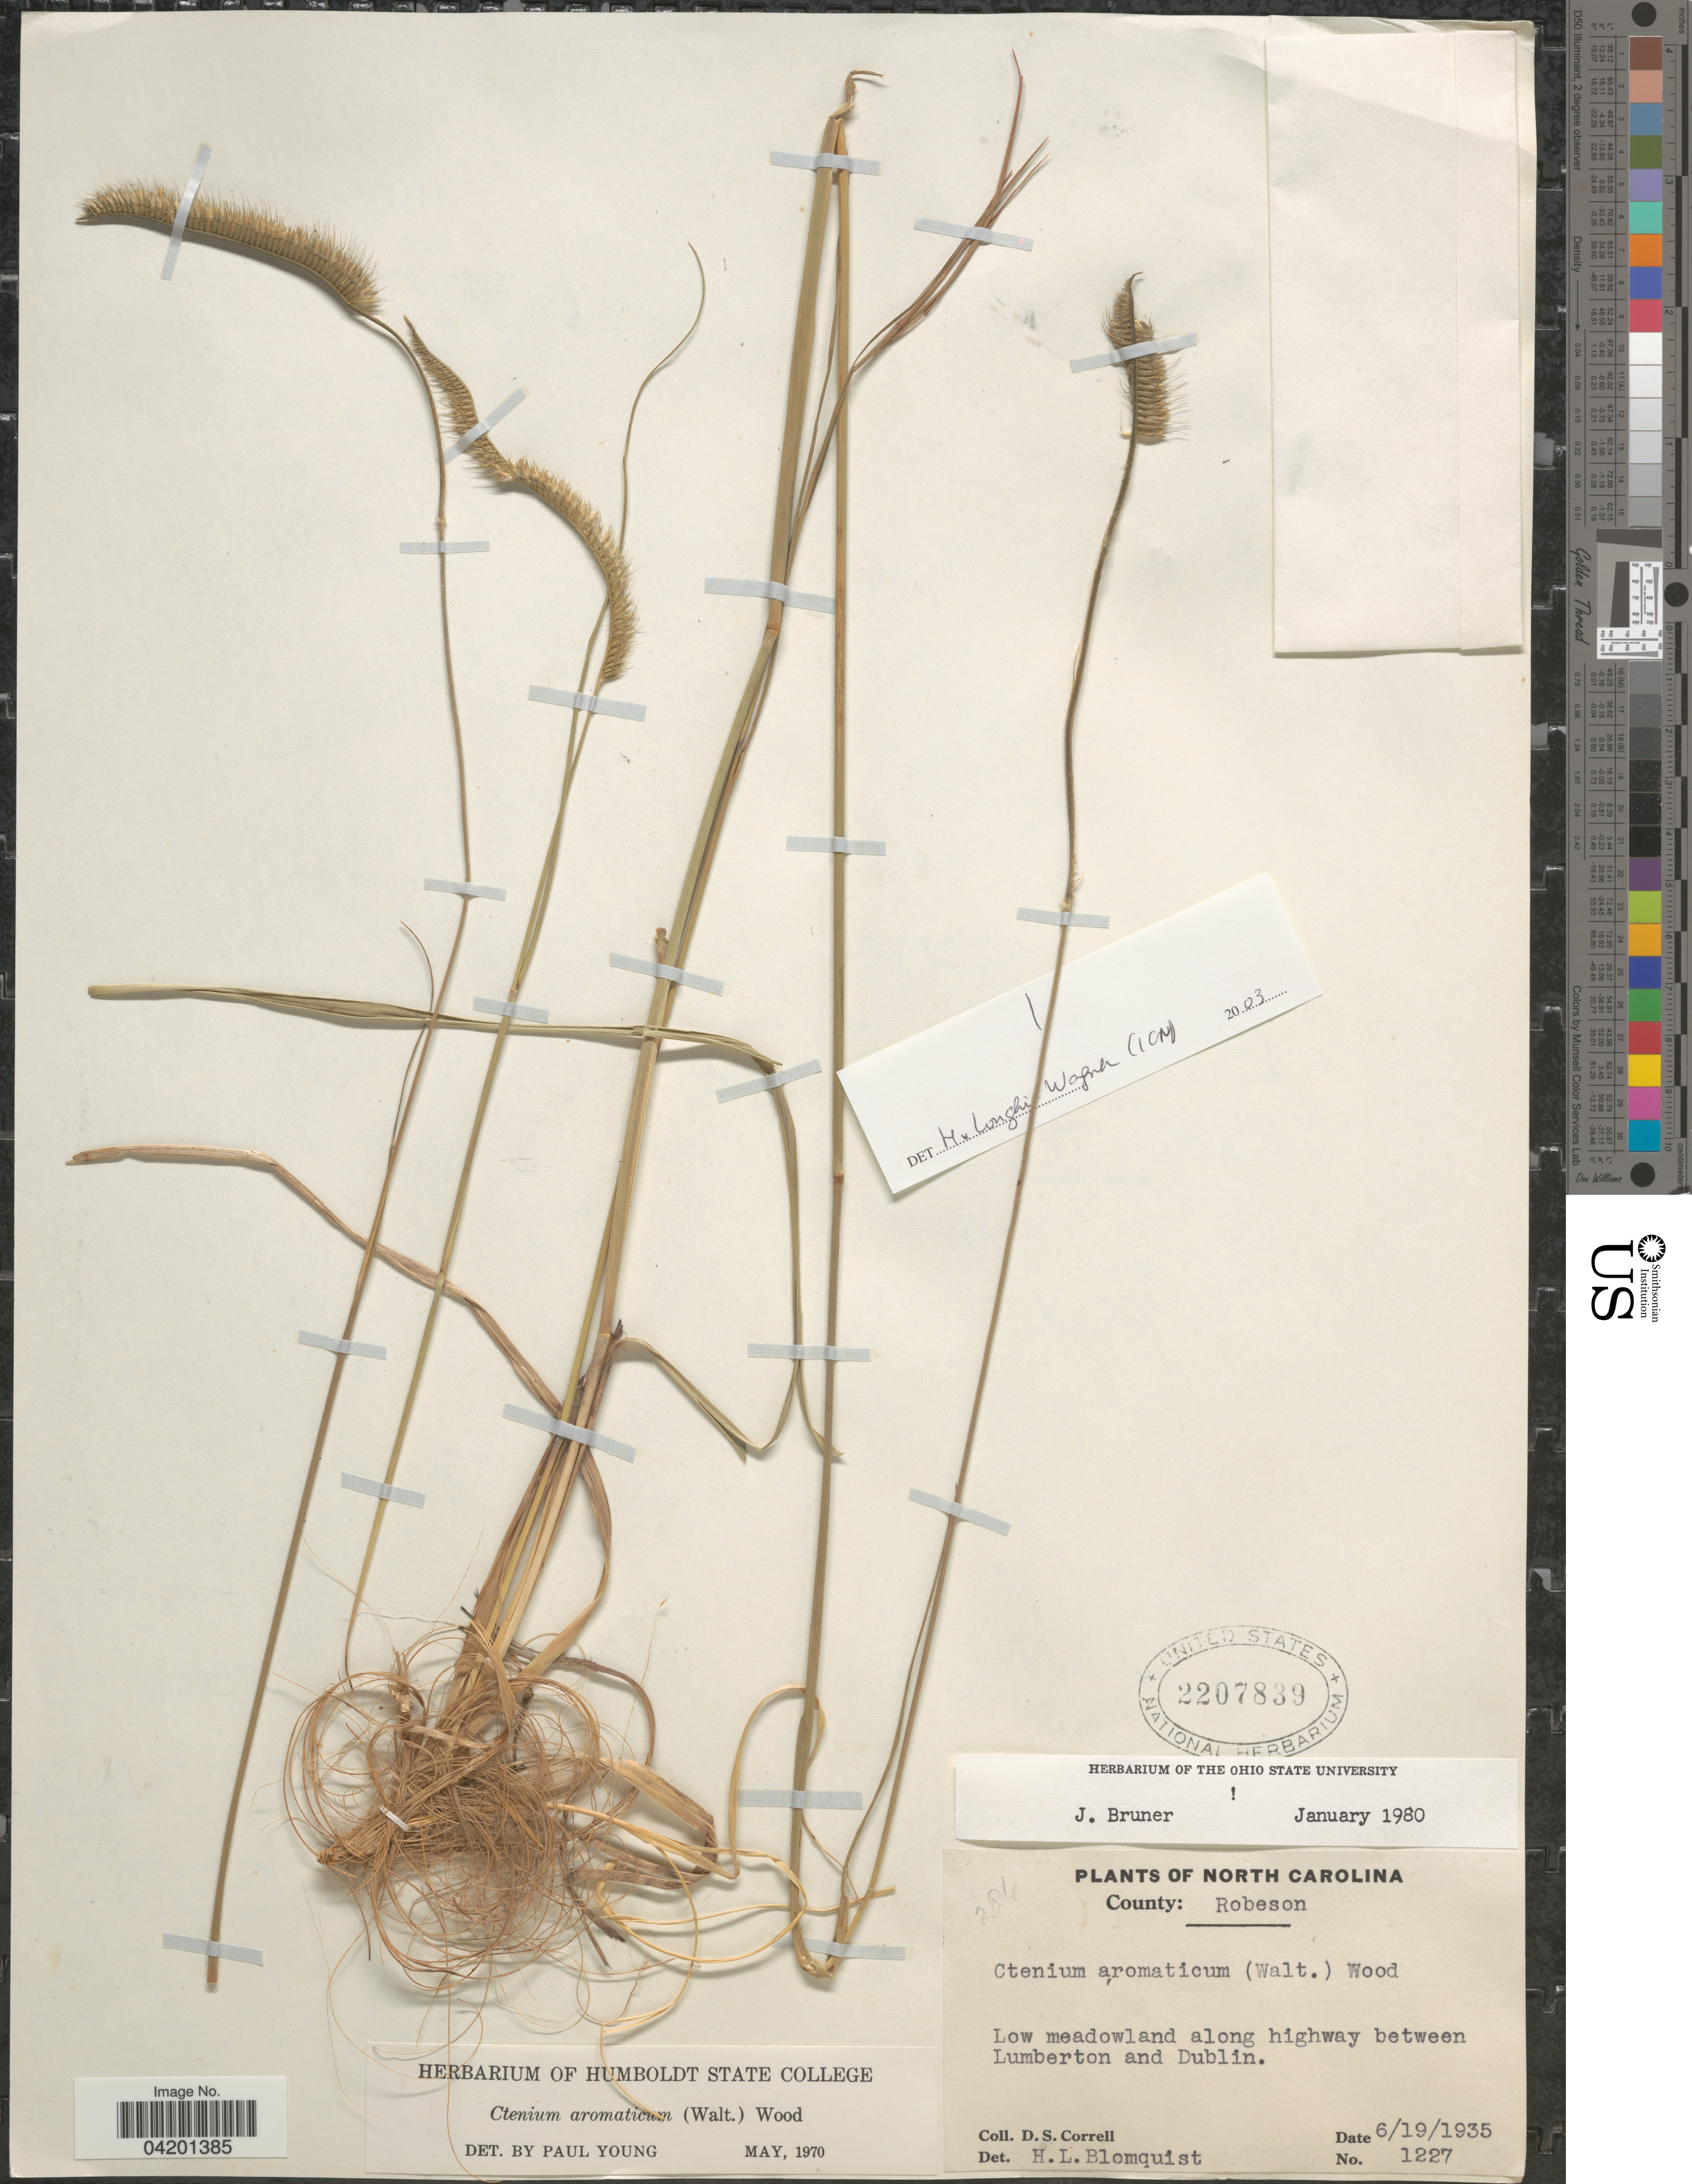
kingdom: Plantae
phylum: Tracheophyta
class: Liliopsida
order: Poales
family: Poaceae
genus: Ctenium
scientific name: Ctenium aromaticum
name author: (Walter) Alph. Wood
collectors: D. S. Correll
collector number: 1227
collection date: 1935-06-19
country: United States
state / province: North Carolina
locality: County: Robeson. Low meadowland along highway between Lumberton and Dublin.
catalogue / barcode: US 2207839